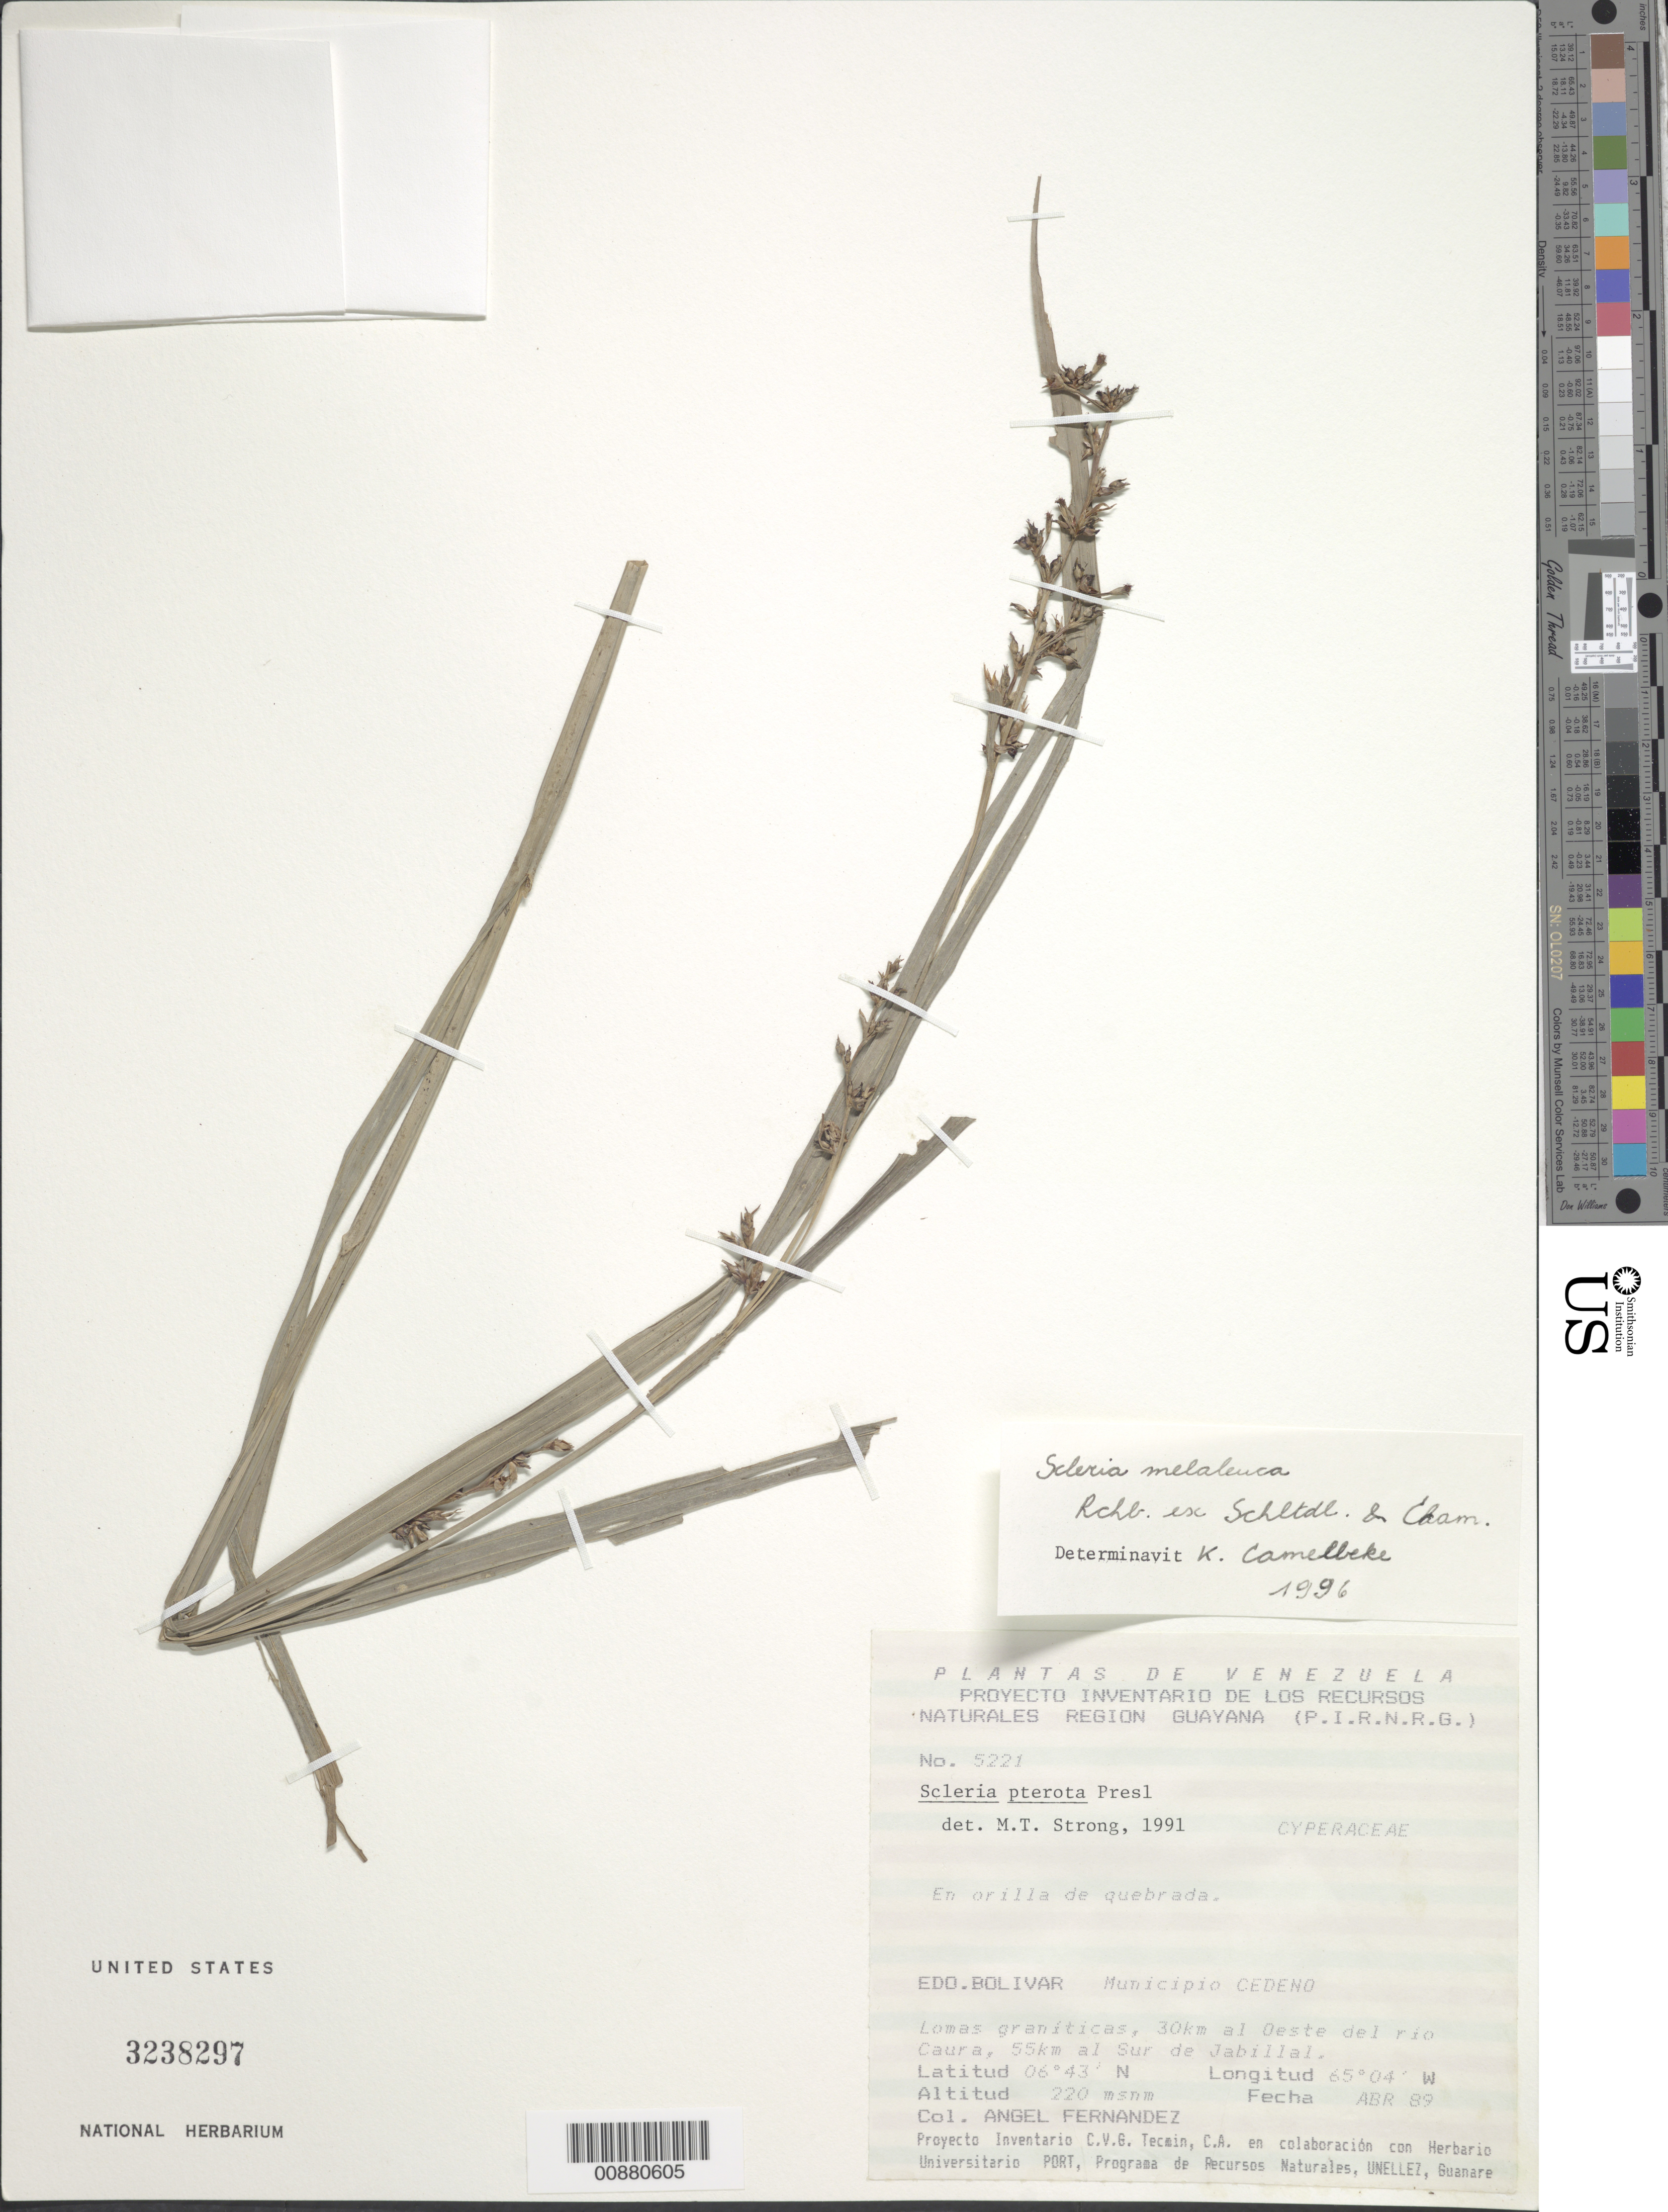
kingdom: Plantae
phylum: Tracheophyta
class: Liliopsida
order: Poales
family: Cyperaceae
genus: Scleria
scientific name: Scleria gaertneri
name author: Raddi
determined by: Strong, M. T., (US), Smithsonian Institution - National Museum of Natural History (UNITED STATES)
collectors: A. Fernández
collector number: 5221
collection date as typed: Apr-89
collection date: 1989-04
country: Venezuela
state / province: Bolívar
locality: Mun. Cedeño, 30 km al Oeste del Río Caura, 55 km al Sur de Jabillal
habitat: Lomas graníticas; en orilla de quebrada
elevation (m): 220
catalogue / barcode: US 3238297